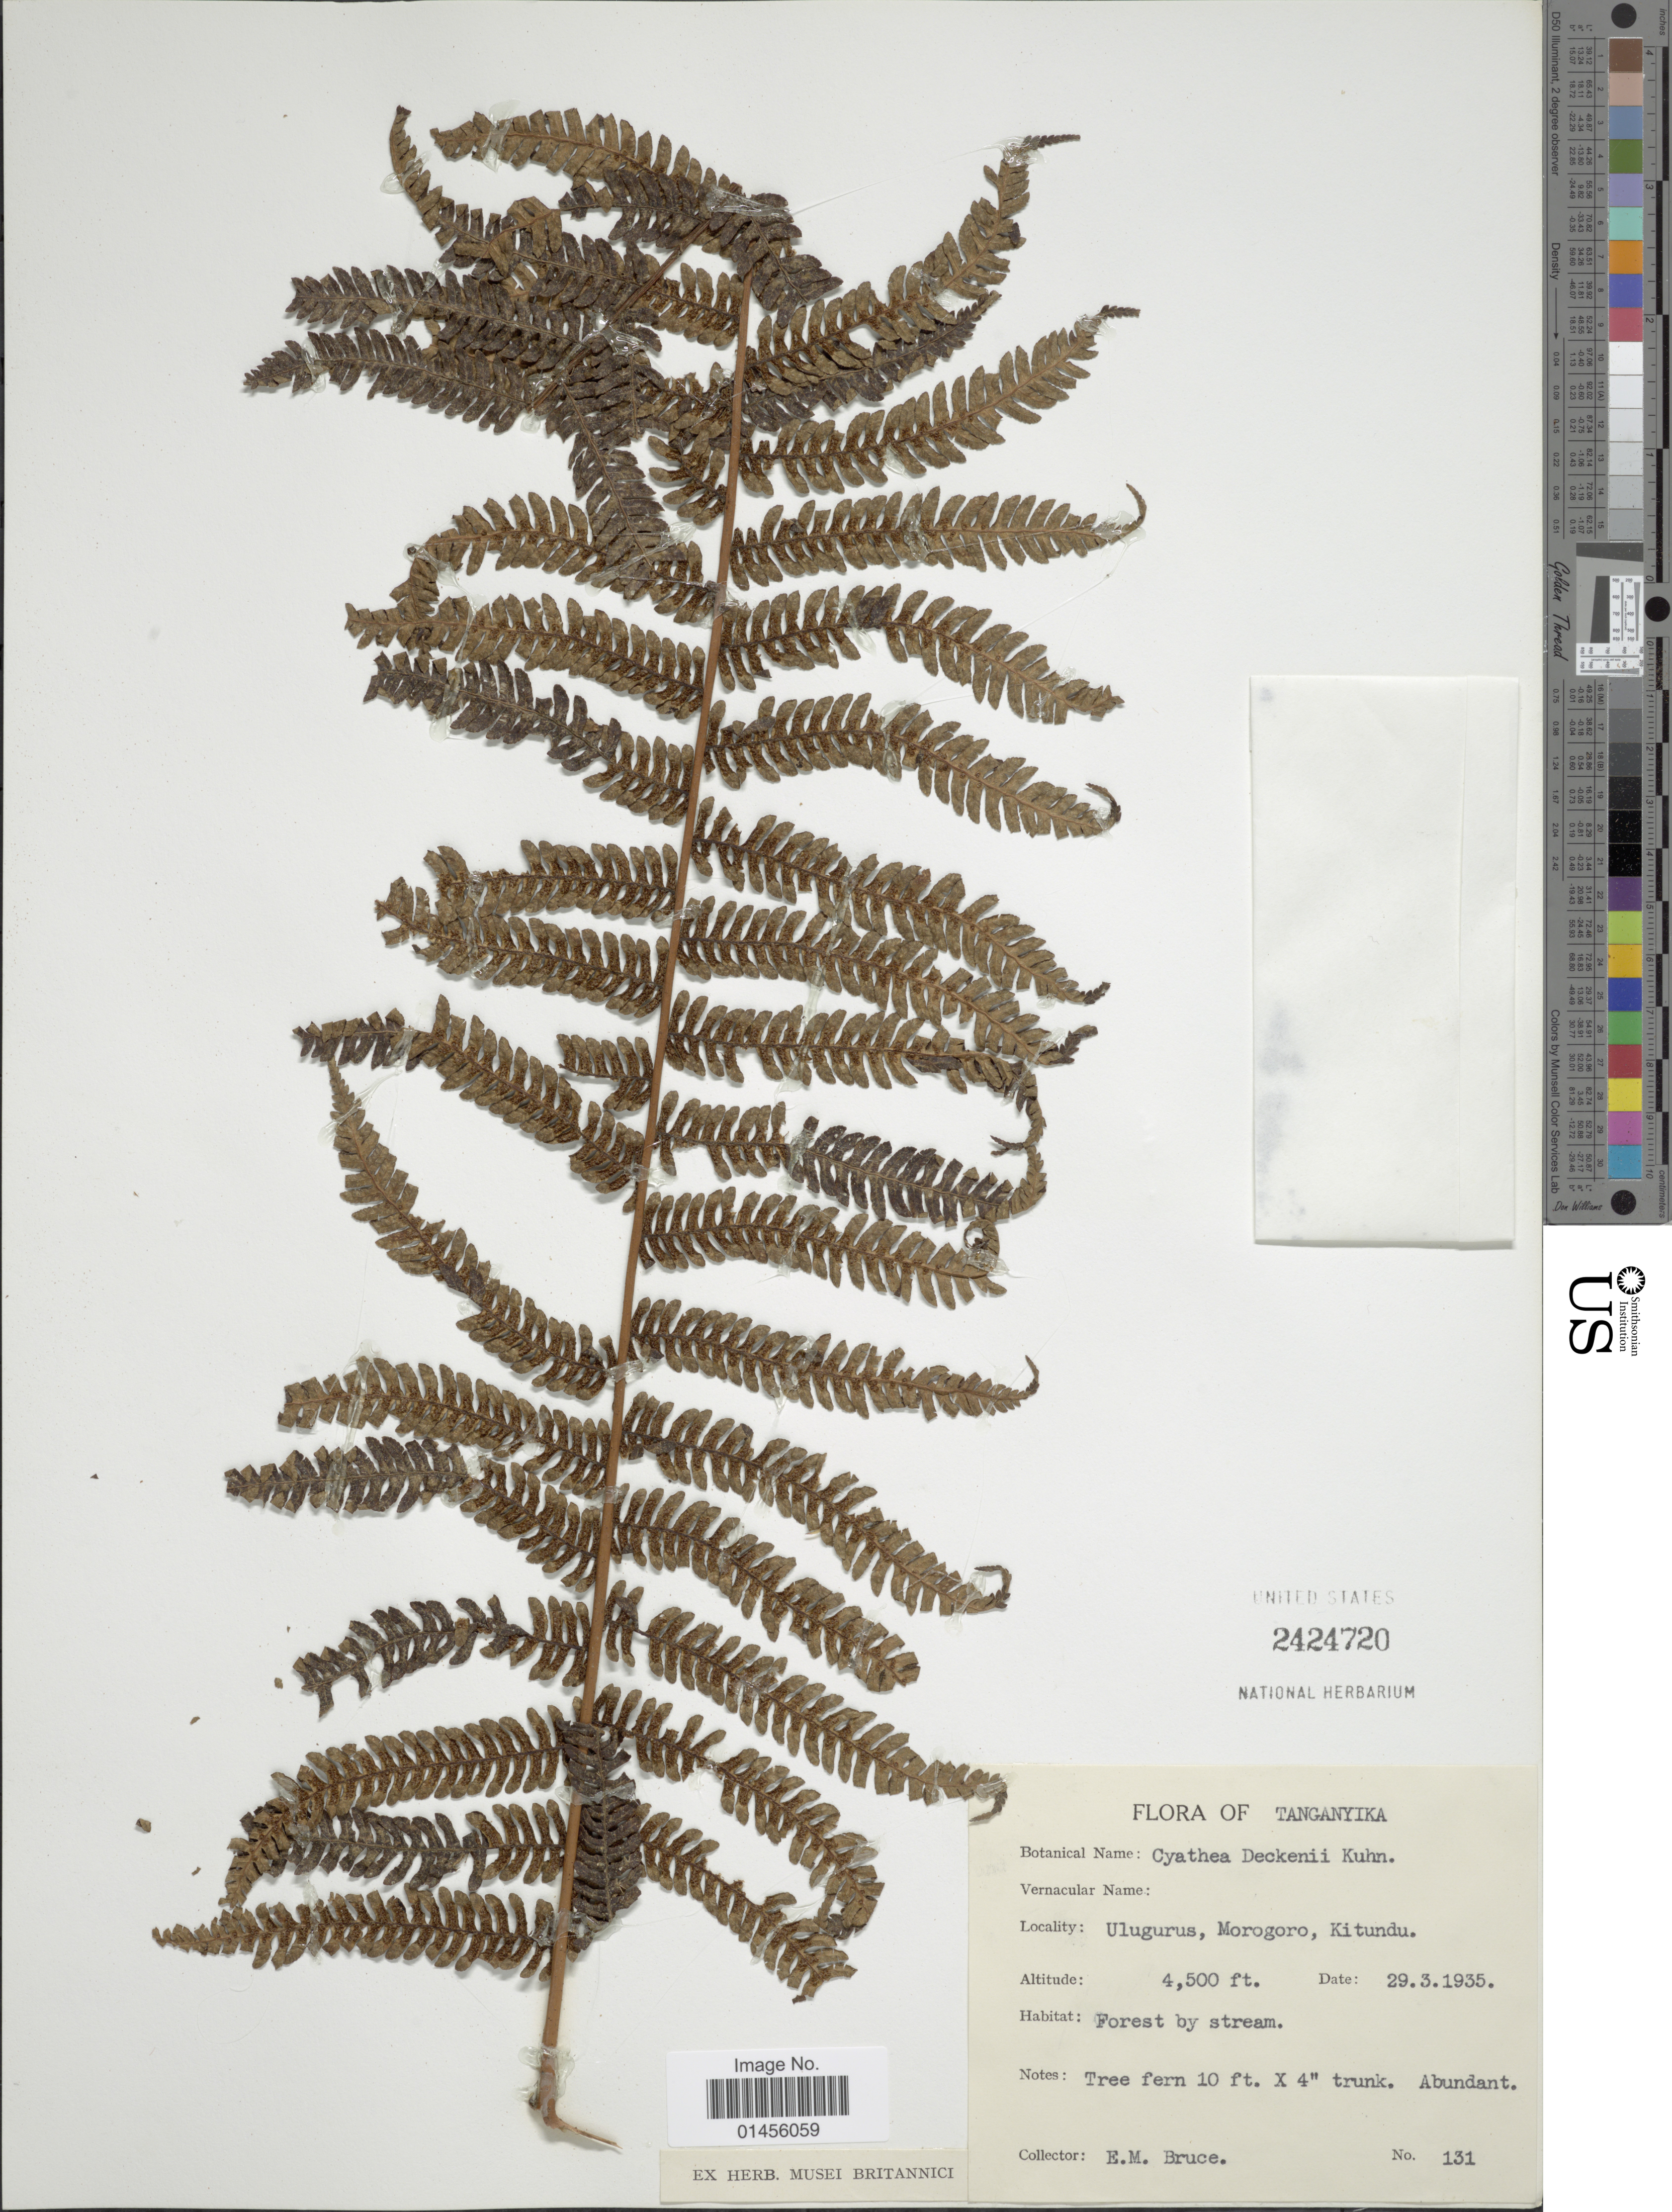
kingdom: Plantae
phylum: Tracheophyta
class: Polypodiopsida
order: Cyatheales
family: Cyatheaceae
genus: Alsophila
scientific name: Alsophila deckenii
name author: (Kuhn) R.M. Tryon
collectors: E. Bruce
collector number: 131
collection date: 1935-03-29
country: Tanzania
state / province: Morogoro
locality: Tanganyika. Ulugurus, Morogoro, Kitundu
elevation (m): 1372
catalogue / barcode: US 2424720